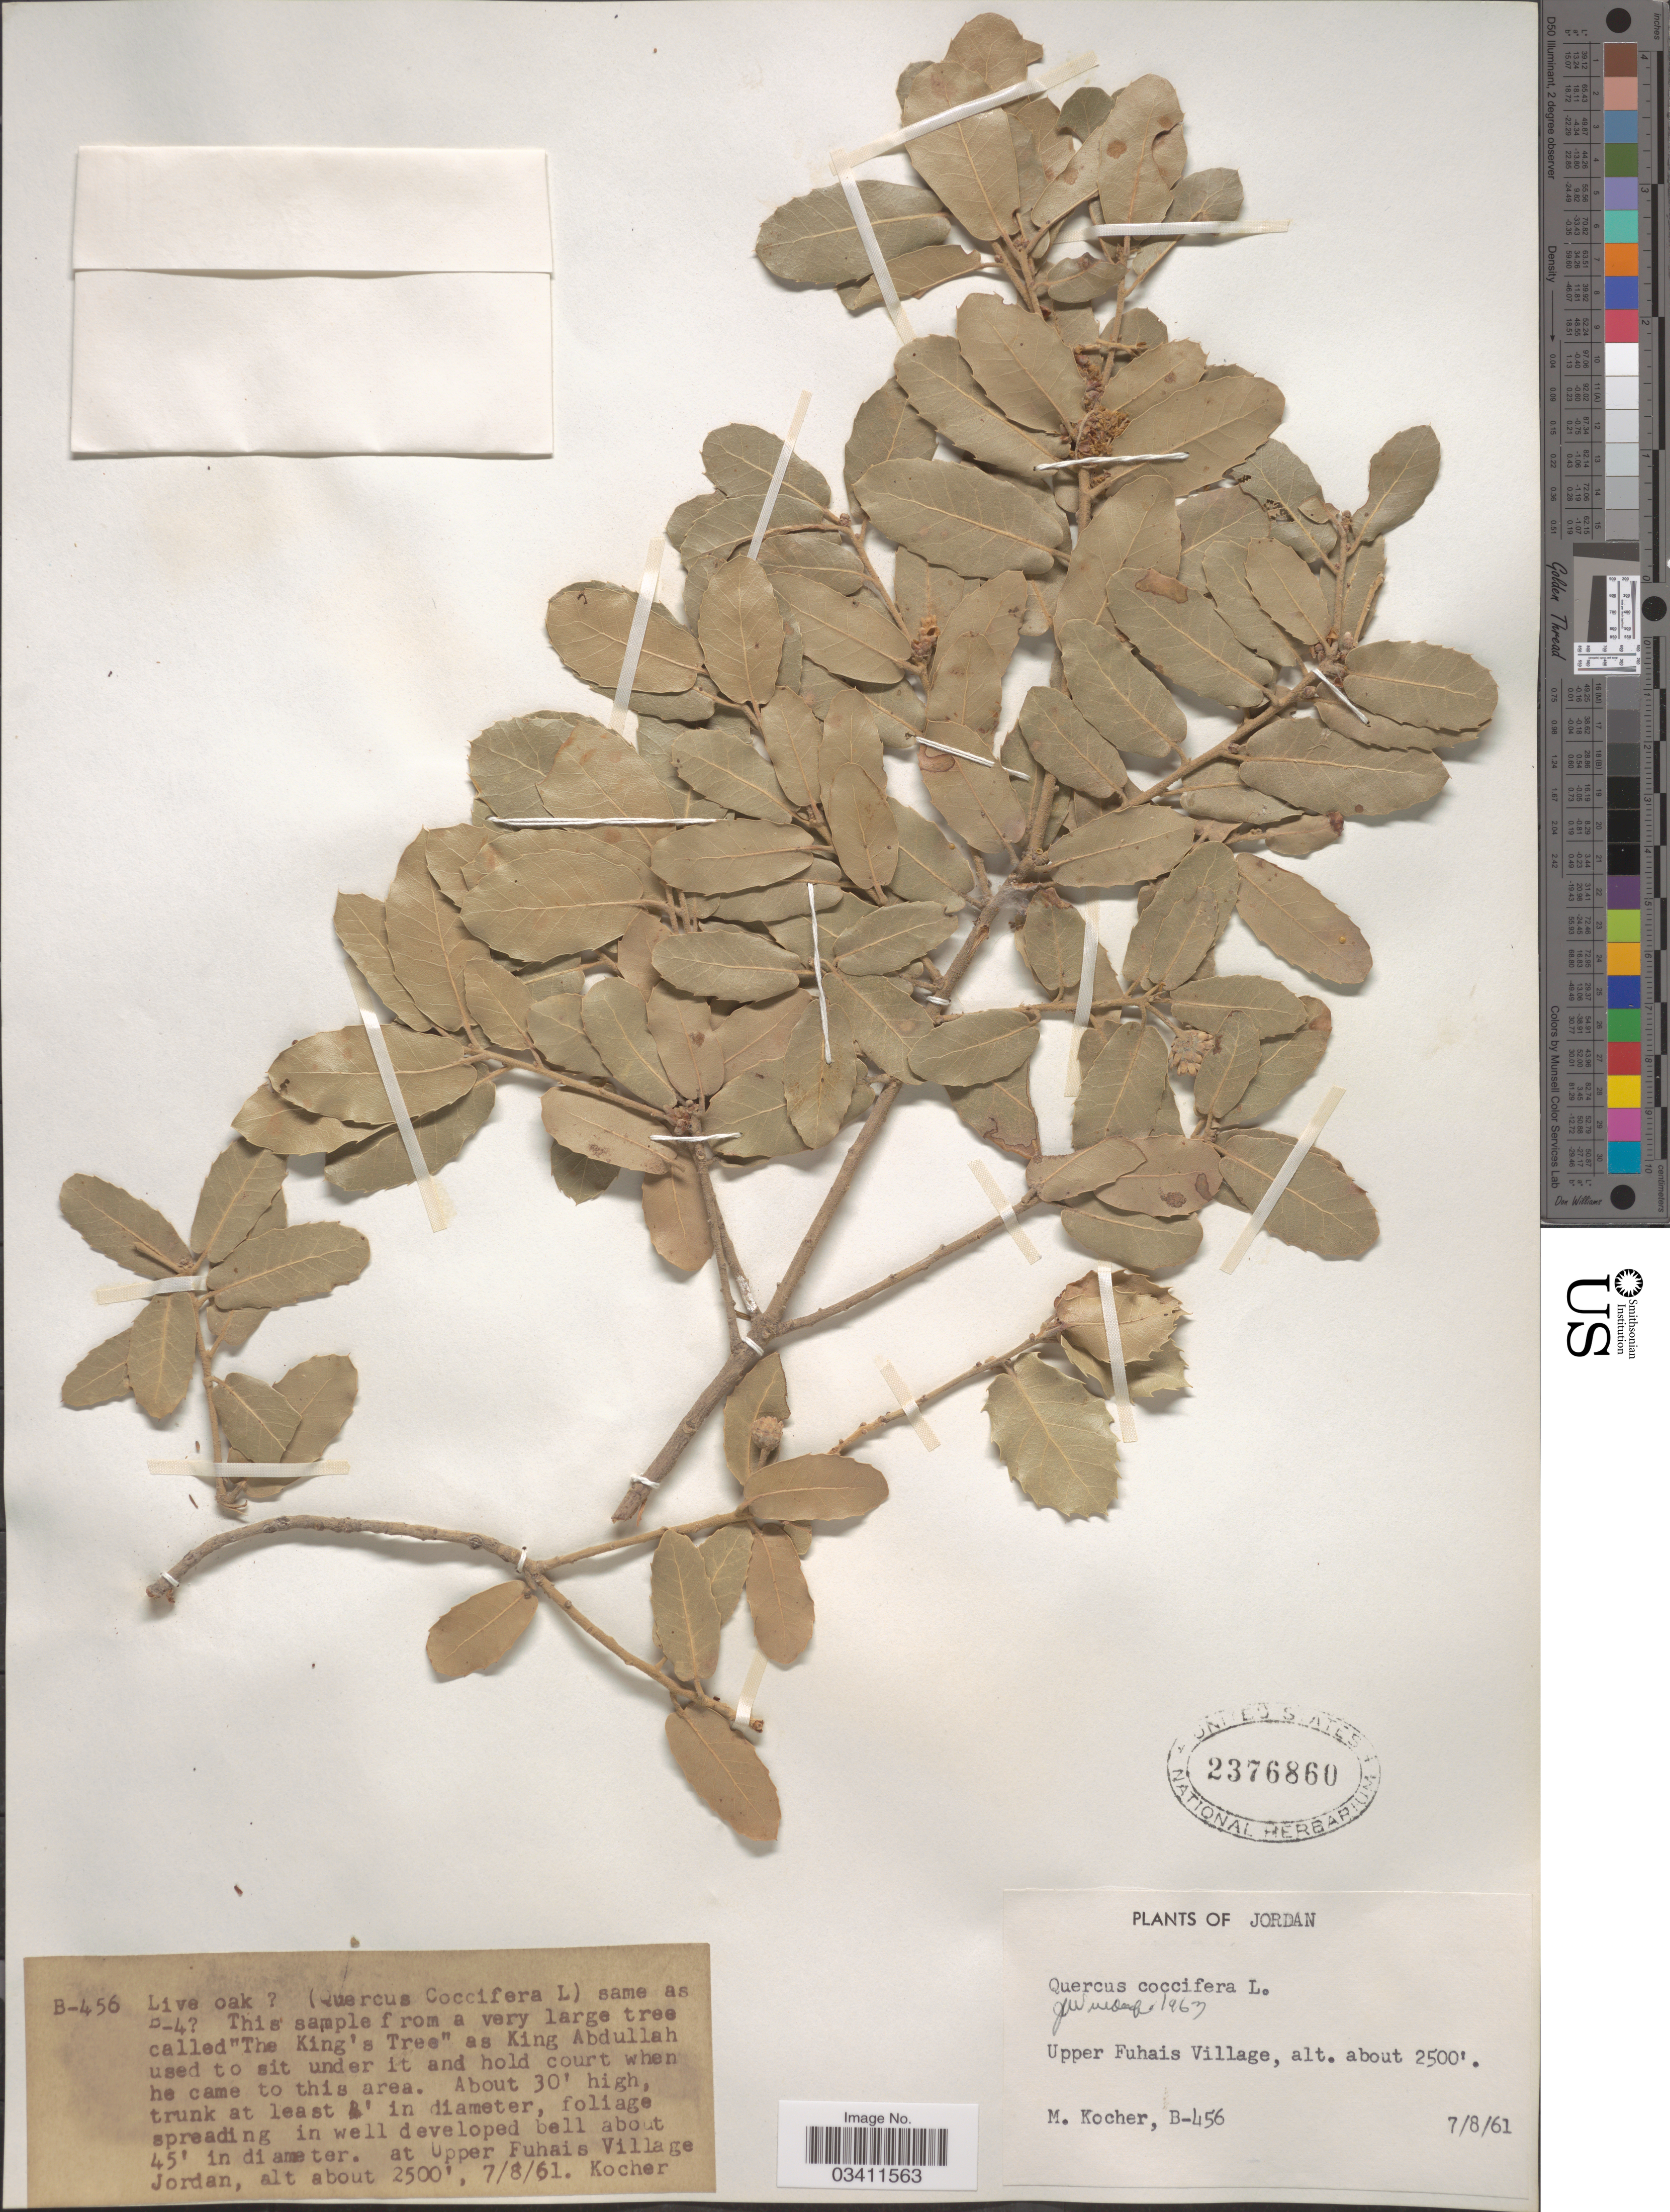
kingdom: Plantae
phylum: Tracheophyta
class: Magnoliopsida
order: Fagales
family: Fagaceae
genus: Quercus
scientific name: Quercus coccifera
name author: L.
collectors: M. Kocher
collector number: B-456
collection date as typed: Transcribed d/m/y: 7/8/61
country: Jordan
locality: At Upper Fuhais Village.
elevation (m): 762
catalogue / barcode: US 2376860